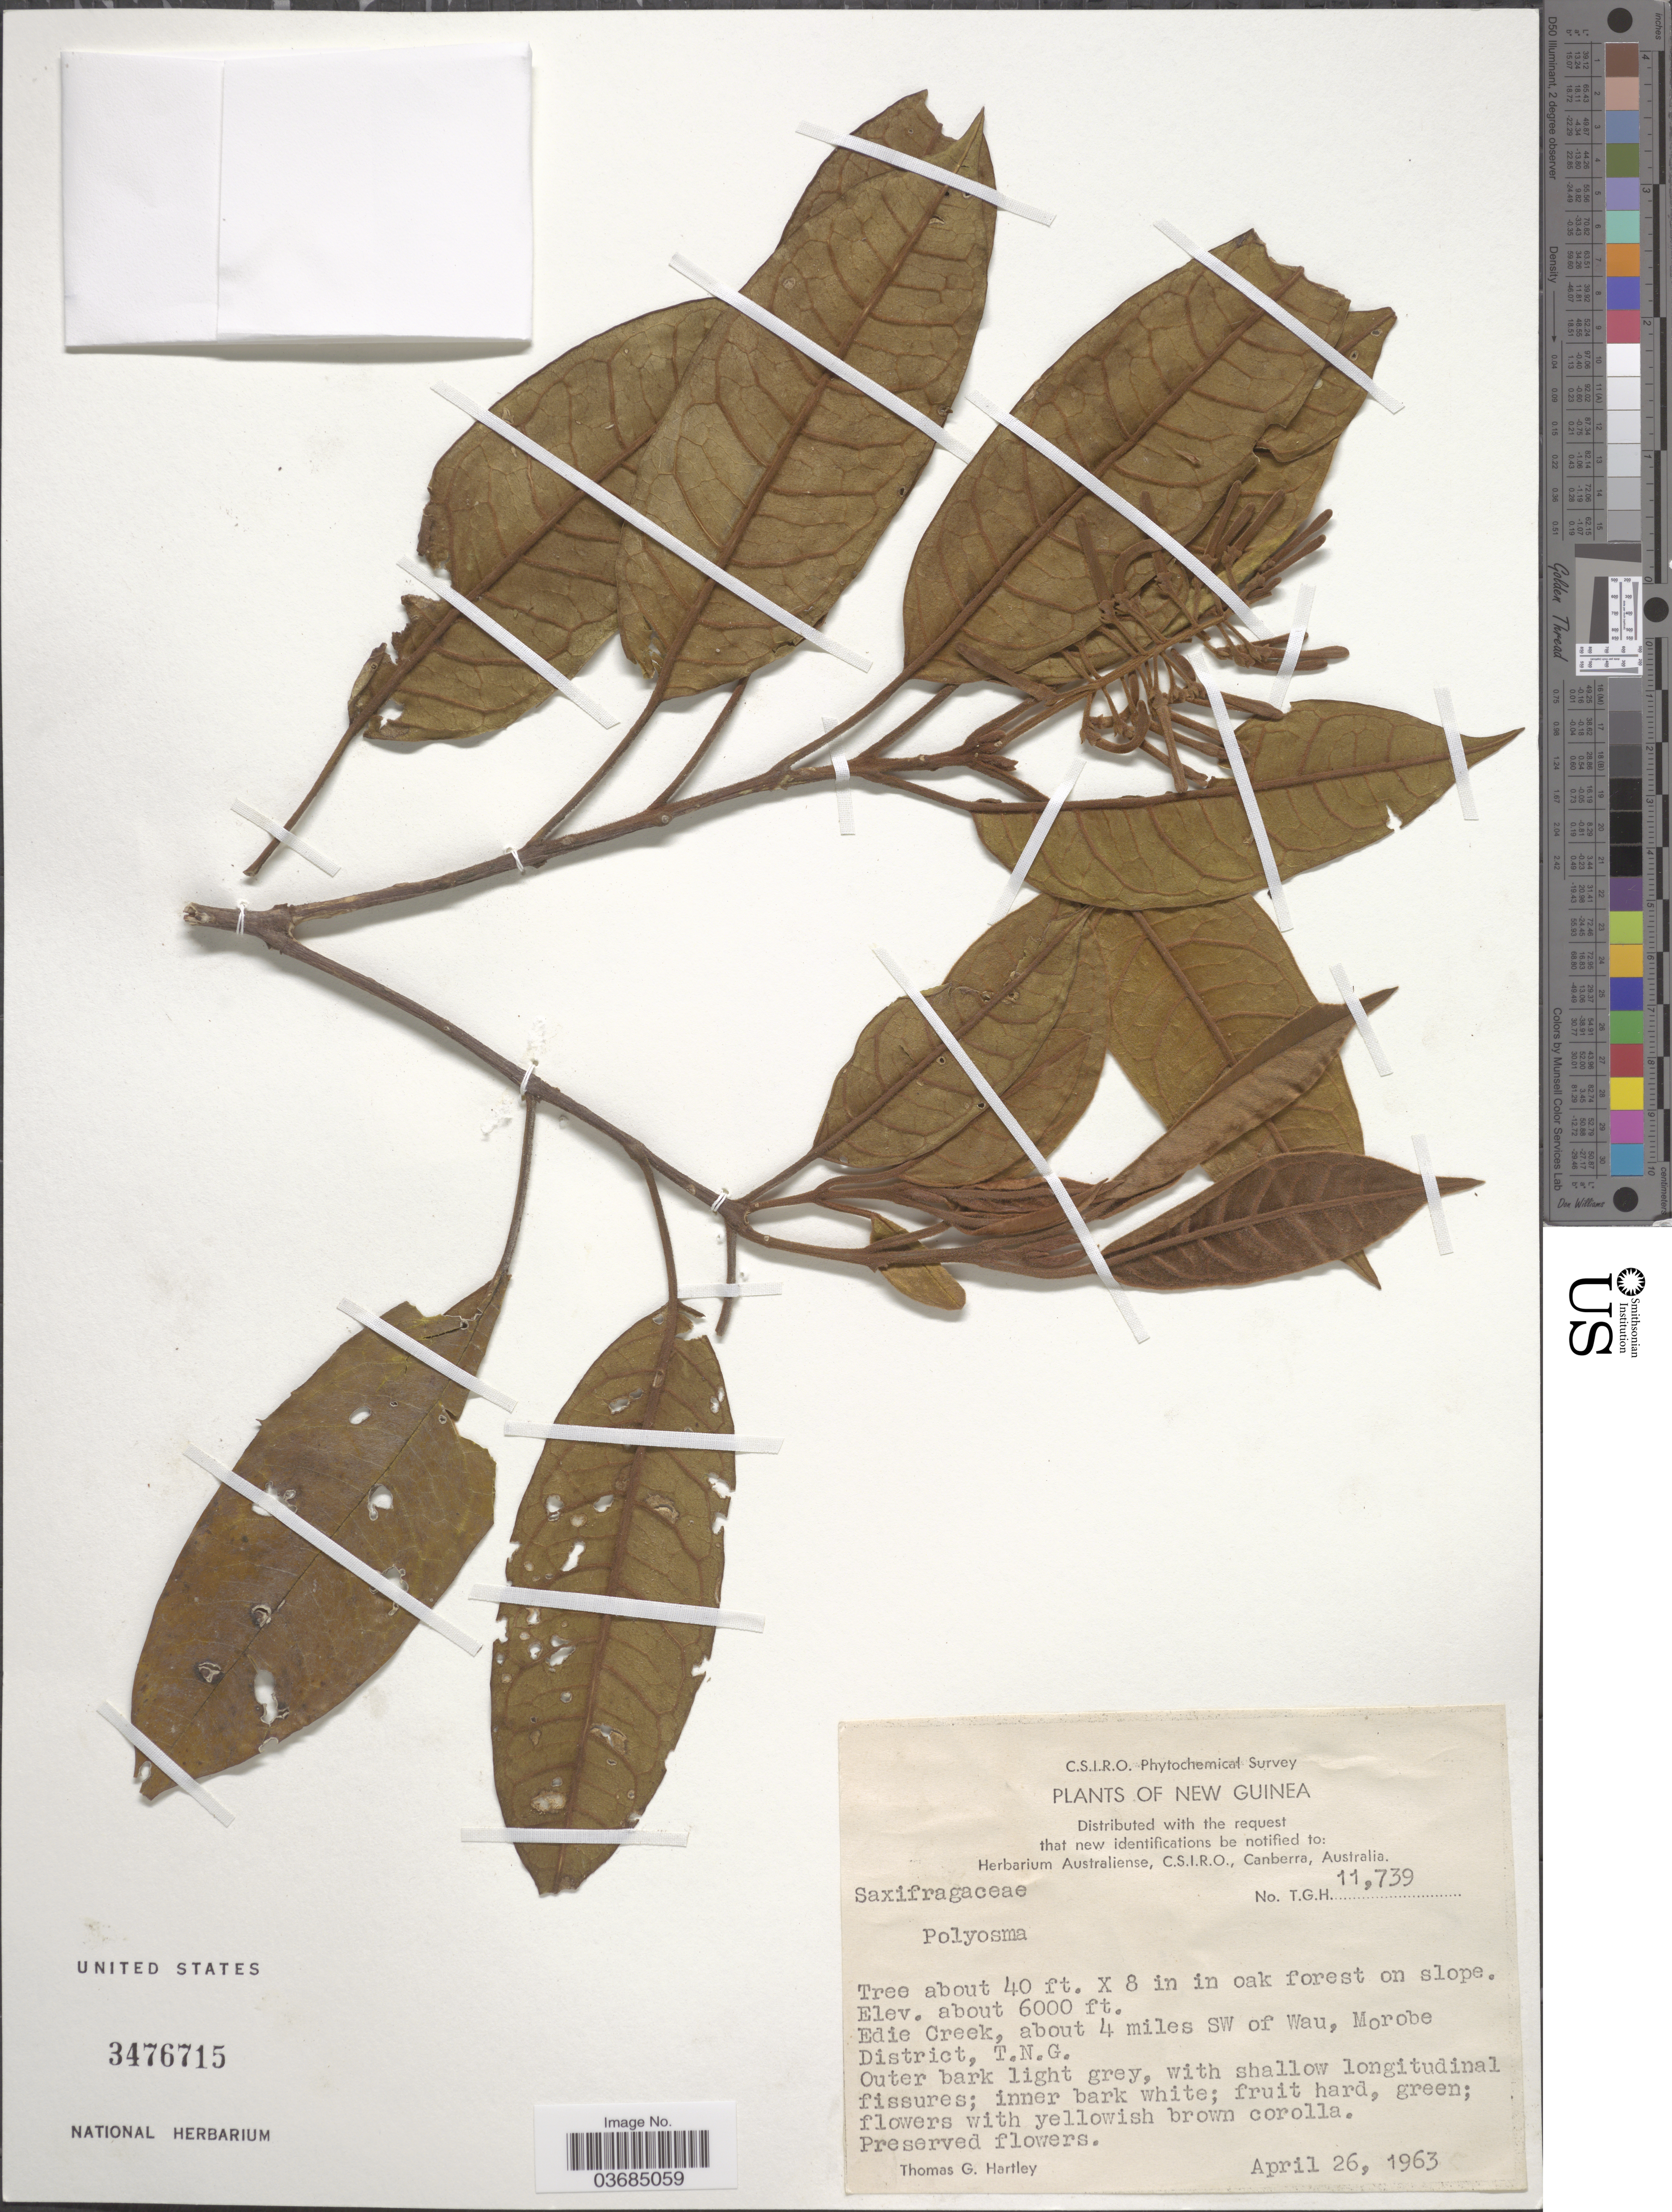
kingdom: Plantae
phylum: Tracheophyta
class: Magnoliopsida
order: Escalloniales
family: Escalloniaceae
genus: Polyosma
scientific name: Polyosma sp.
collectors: T. G. Hartley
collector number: T.G.H.11739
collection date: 1963-04-26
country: Papua New Guinea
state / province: Morobe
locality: C.S.I.R.O. Phytochemical Survey. New Guinea. On slope. Edie Creek, about 4 miles SW of Wau, Morobe District, T.N.G.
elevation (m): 1829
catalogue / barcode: US 3476715